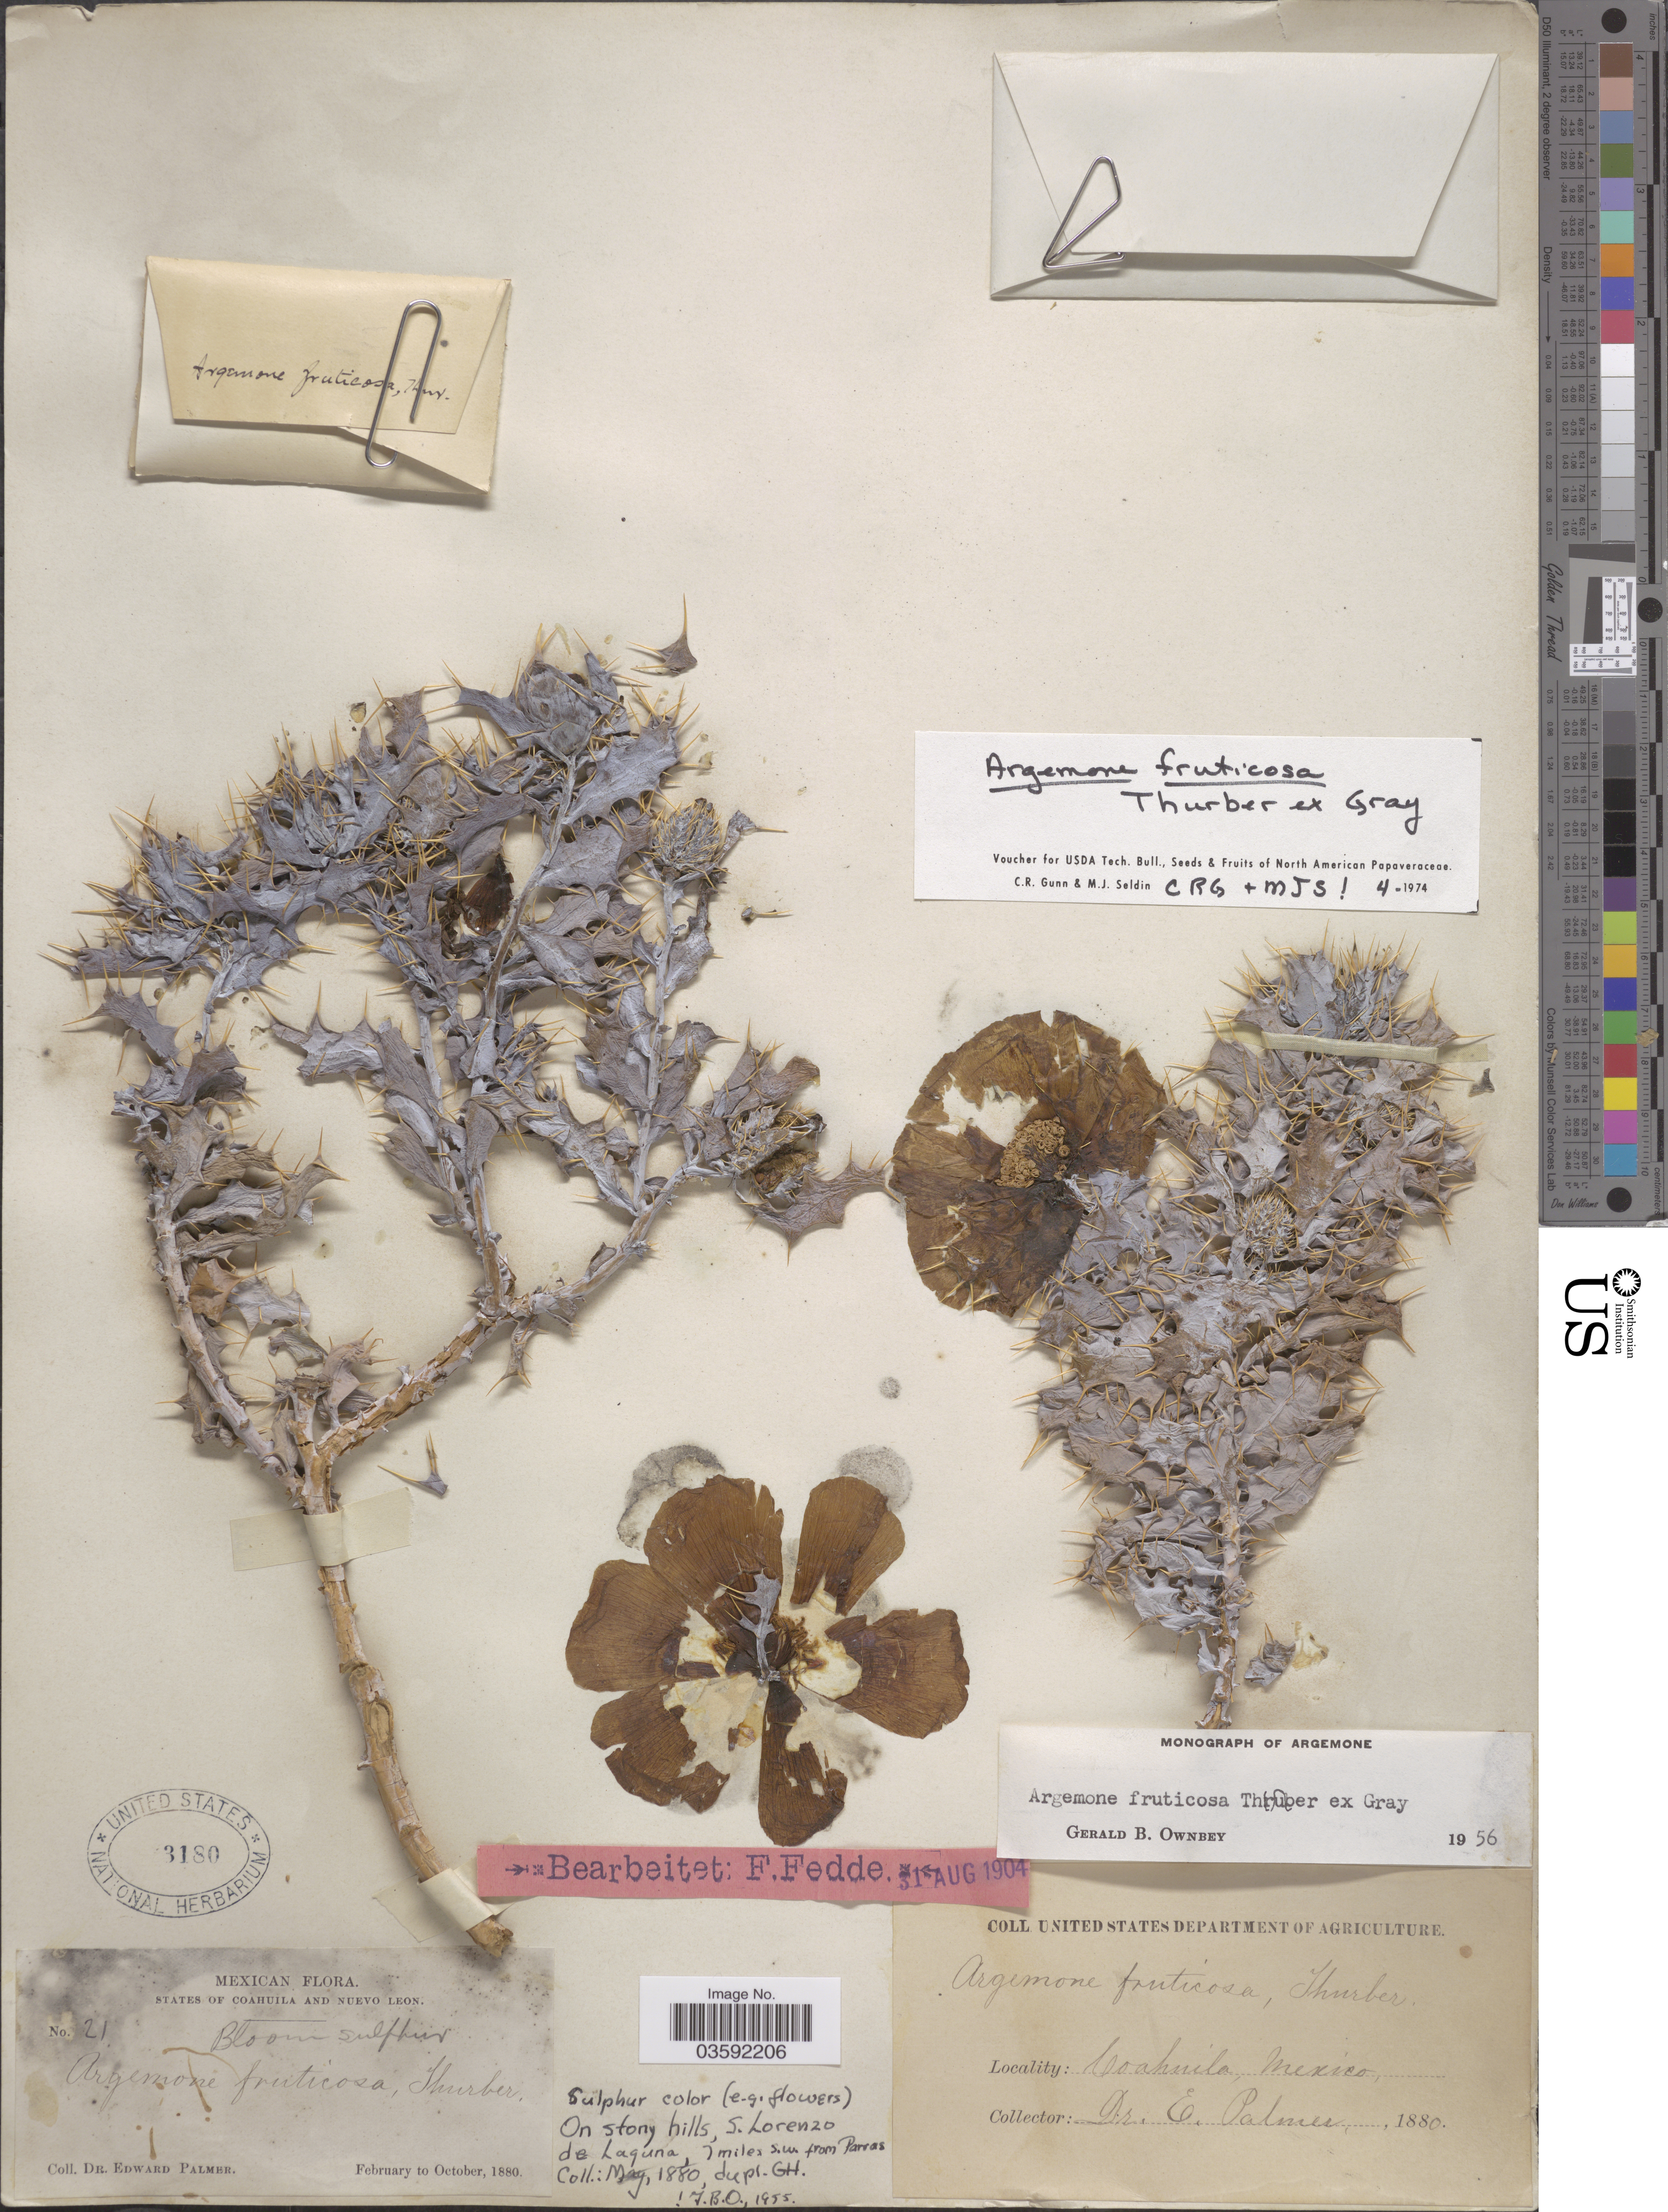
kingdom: Plantae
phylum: Tracheophyta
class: Magnoliopsida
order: Ranunculales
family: Papaveraceae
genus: Argemone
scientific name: Argemone fruticosa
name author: ex A. Gray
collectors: E. Palmer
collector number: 21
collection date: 1880-02/1880-10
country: Mexico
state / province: Coahuila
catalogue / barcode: US 3180